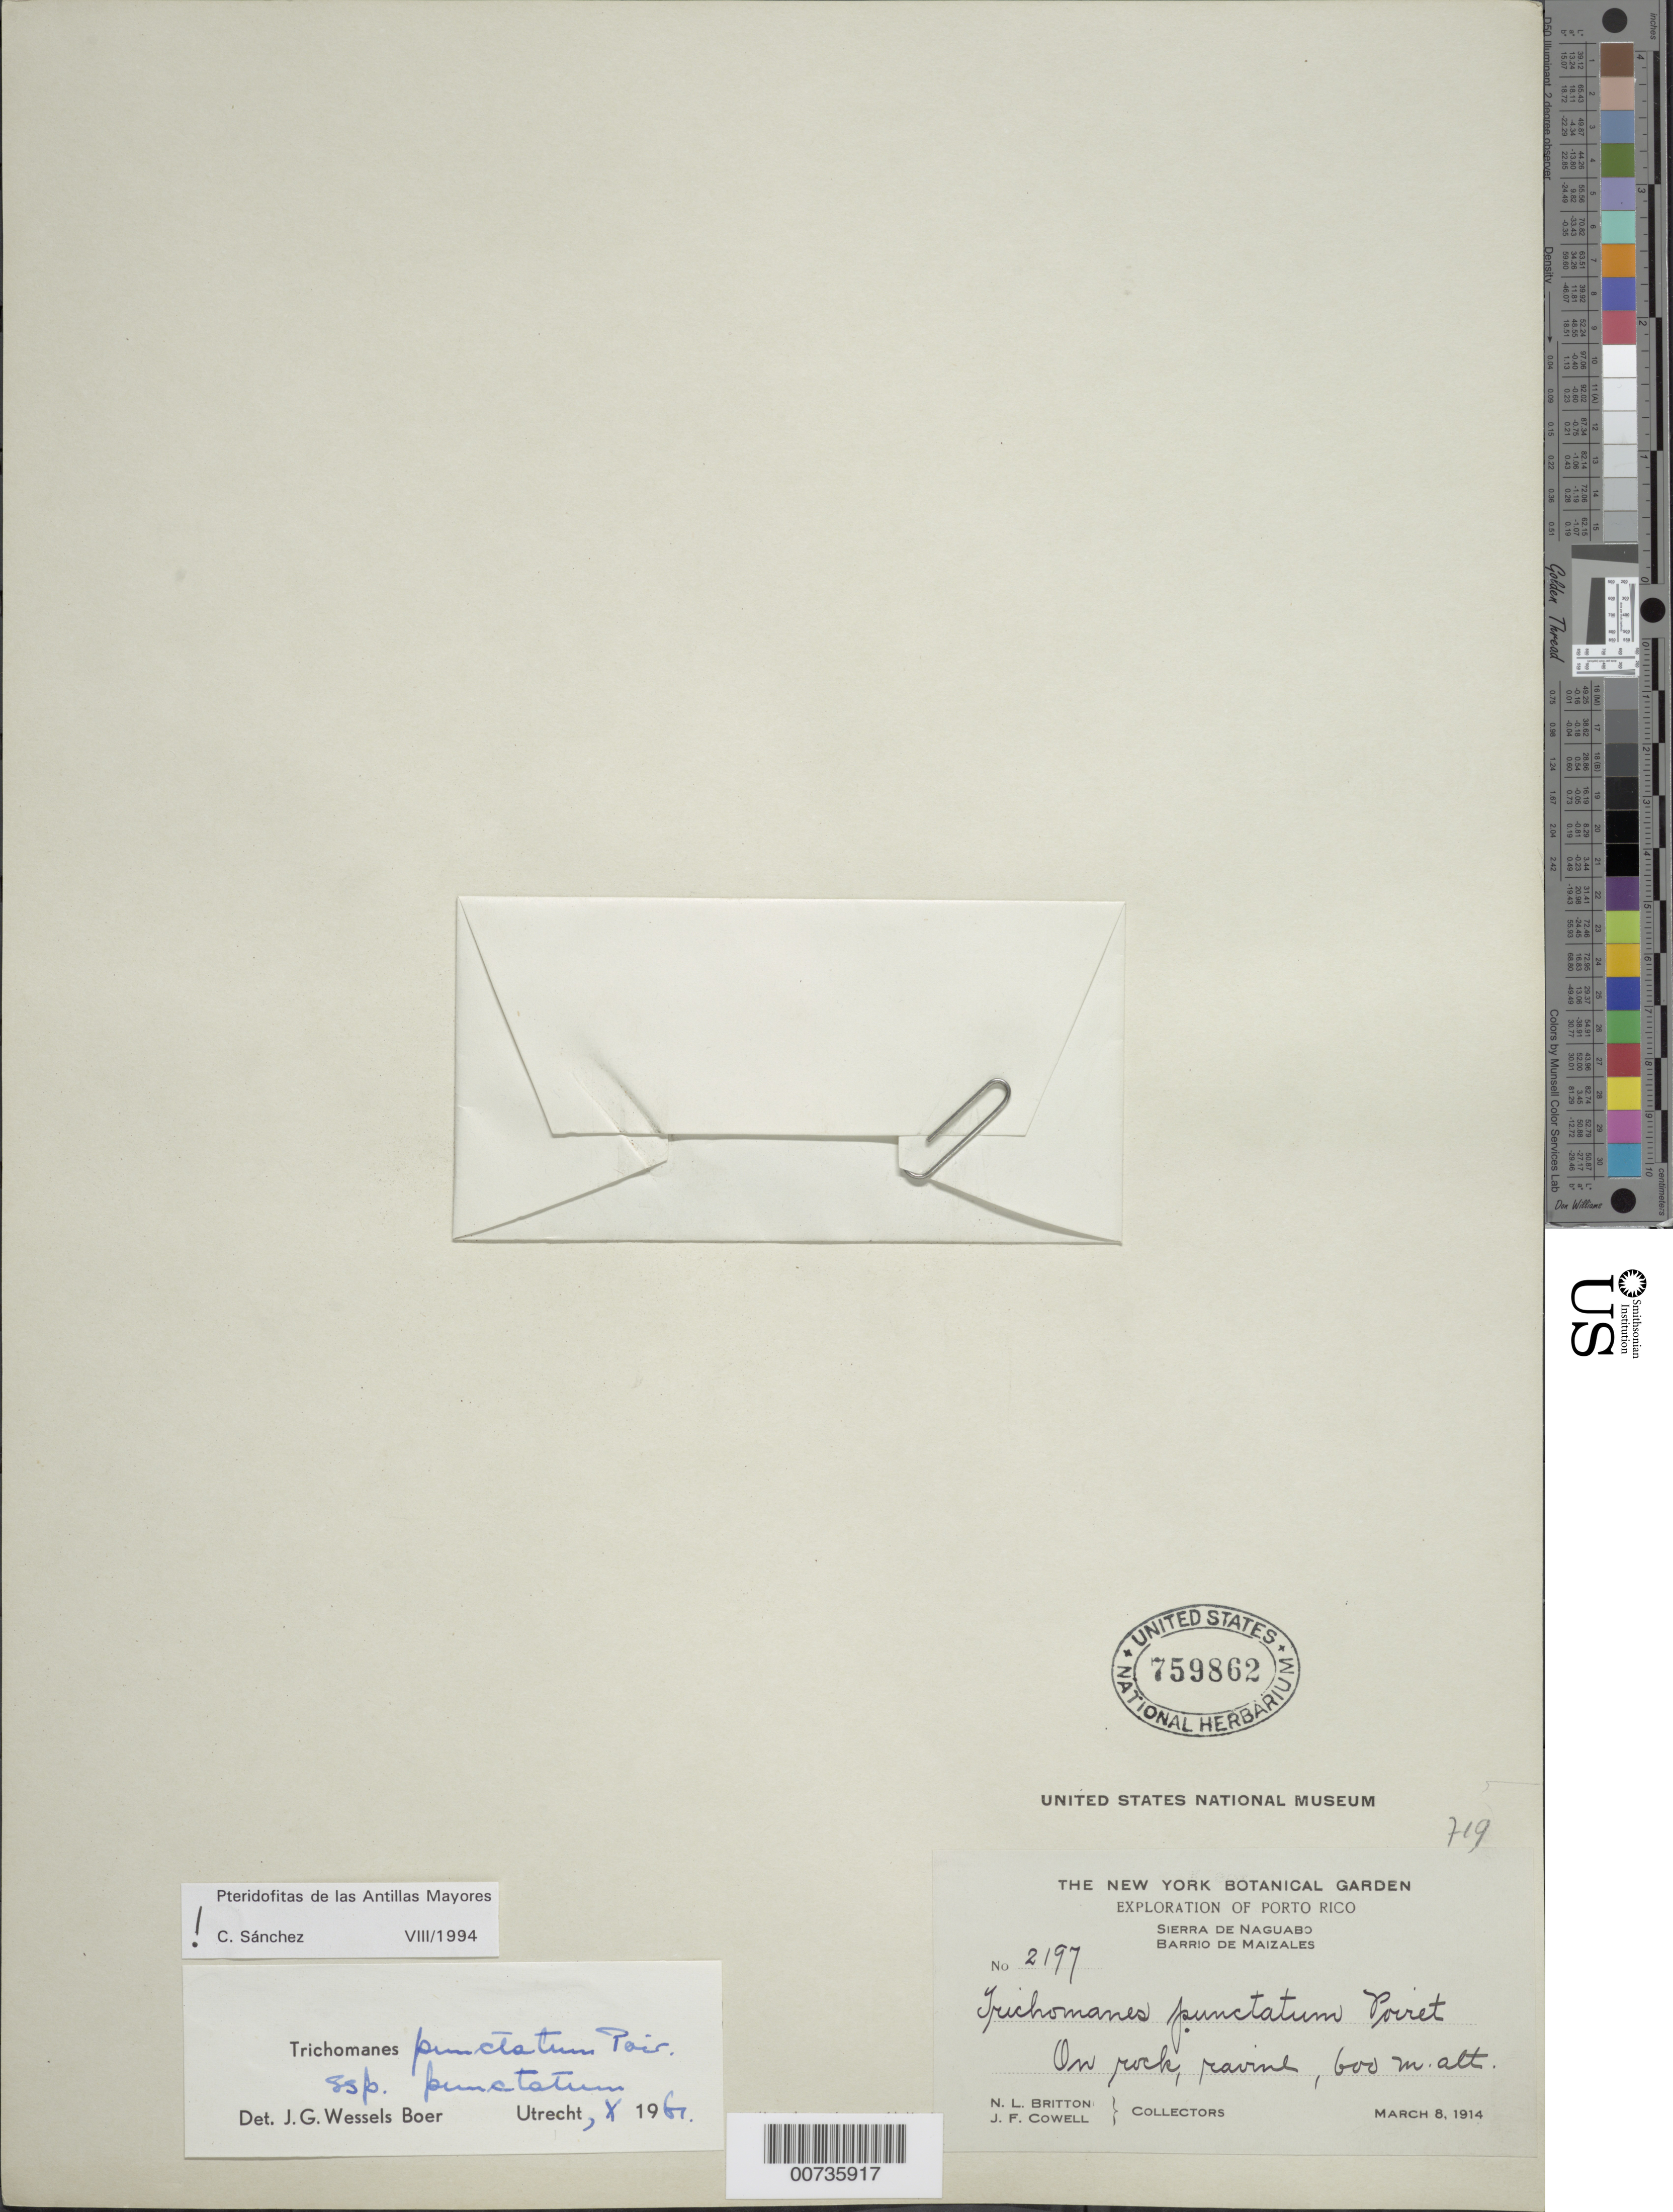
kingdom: Plantae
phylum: Tracheophyta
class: Polypodiopsida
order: Hymenophyllales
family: Hymenophyllaceae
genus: Didymoglossum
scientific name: Didymoglossum punctatum subsp. punctatum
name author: (Poir.) Desv.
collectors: N. Britton & J. F. Cowell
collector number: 2197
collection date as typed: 08 Mar 1914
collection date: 1914-03-08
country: Puerto Rico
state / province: Naguabo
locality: Sierra de Naguabo, Barrio de Maizales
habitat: On rock, ravine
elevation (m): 600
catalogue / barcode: US 759862